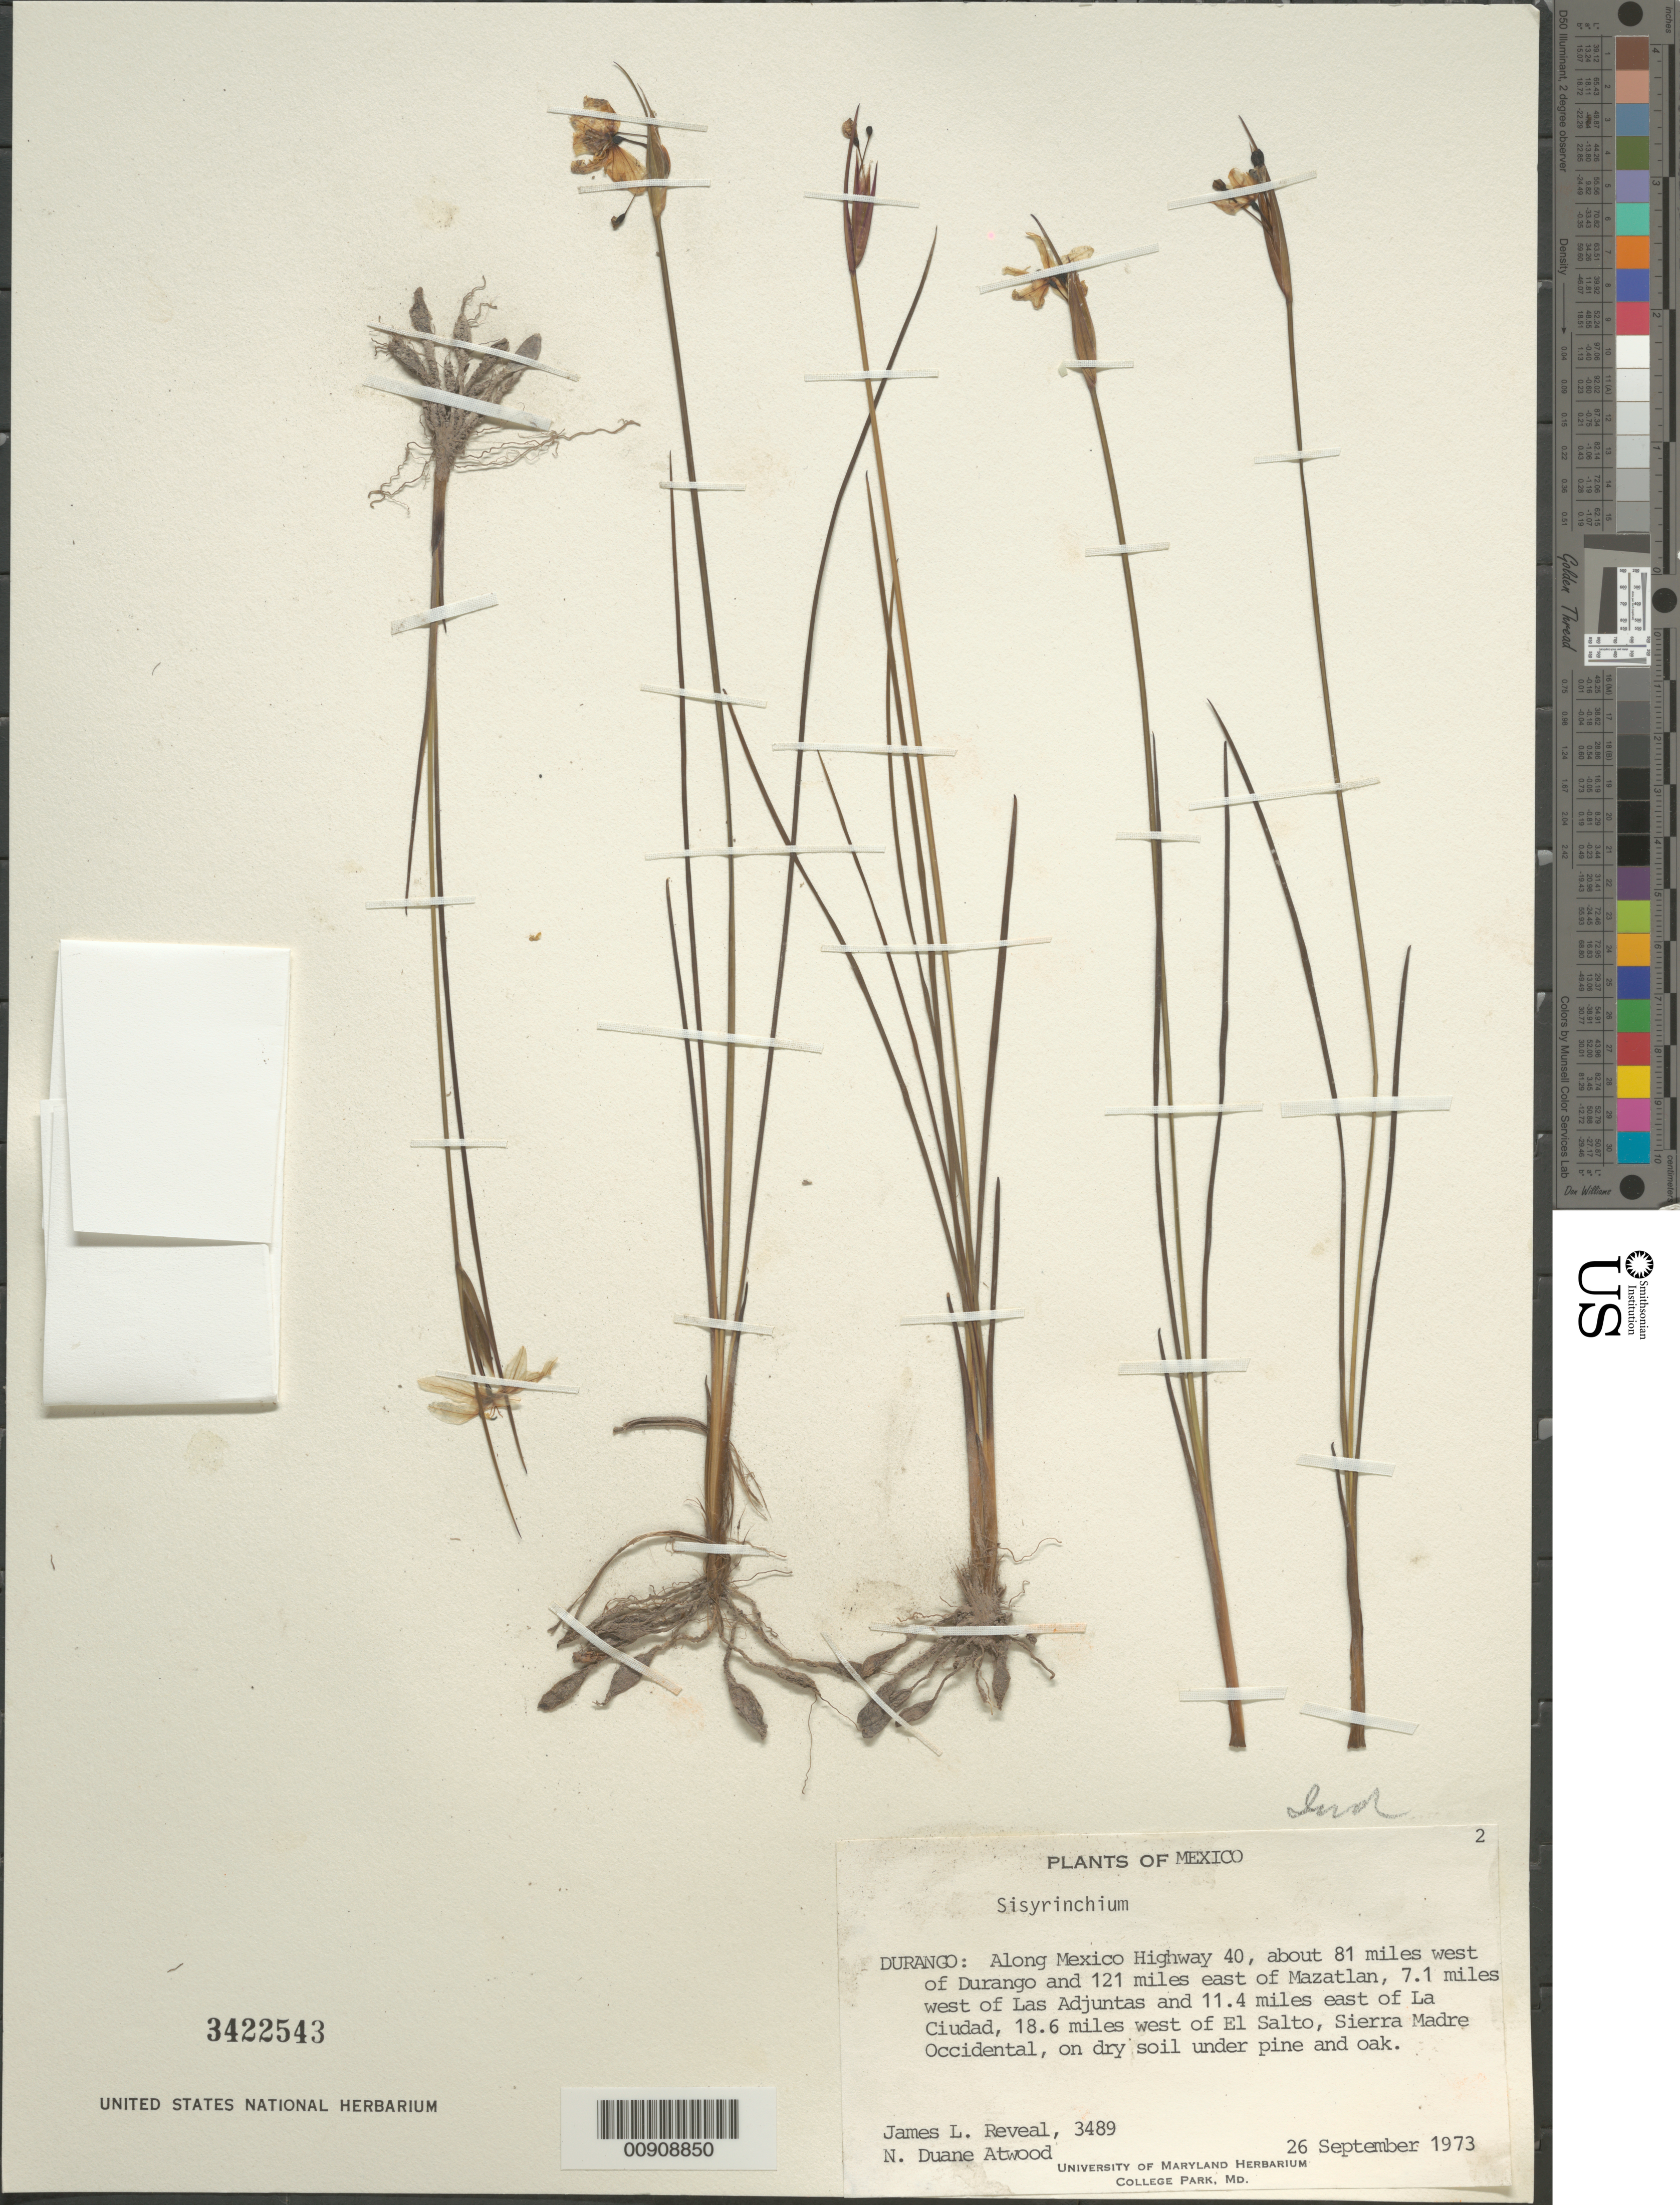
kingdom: Plantae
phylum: Tracheophyta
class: Liliopsida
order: Asparagales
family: Iridaceae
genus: Sisyrinchium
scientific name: Sisyrinchium sp.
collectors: J. L. Reveal & N. D. Atwood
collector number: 3489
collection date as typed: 26 Sep 1973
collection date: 1973-09-26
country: Mexico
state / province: Durango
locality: Durango: Along Mexico Highway 40, about 81 miles W of Durango and 121 miles E of Mazatlan, 7.1 miles west of Las Adjuntas and 11.4 miles east of La Ciudad, 18.6 miles west of El Salto, Sierra Madre Occidental.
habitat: On dry soil under pine and oak.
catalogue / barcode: US 3422543